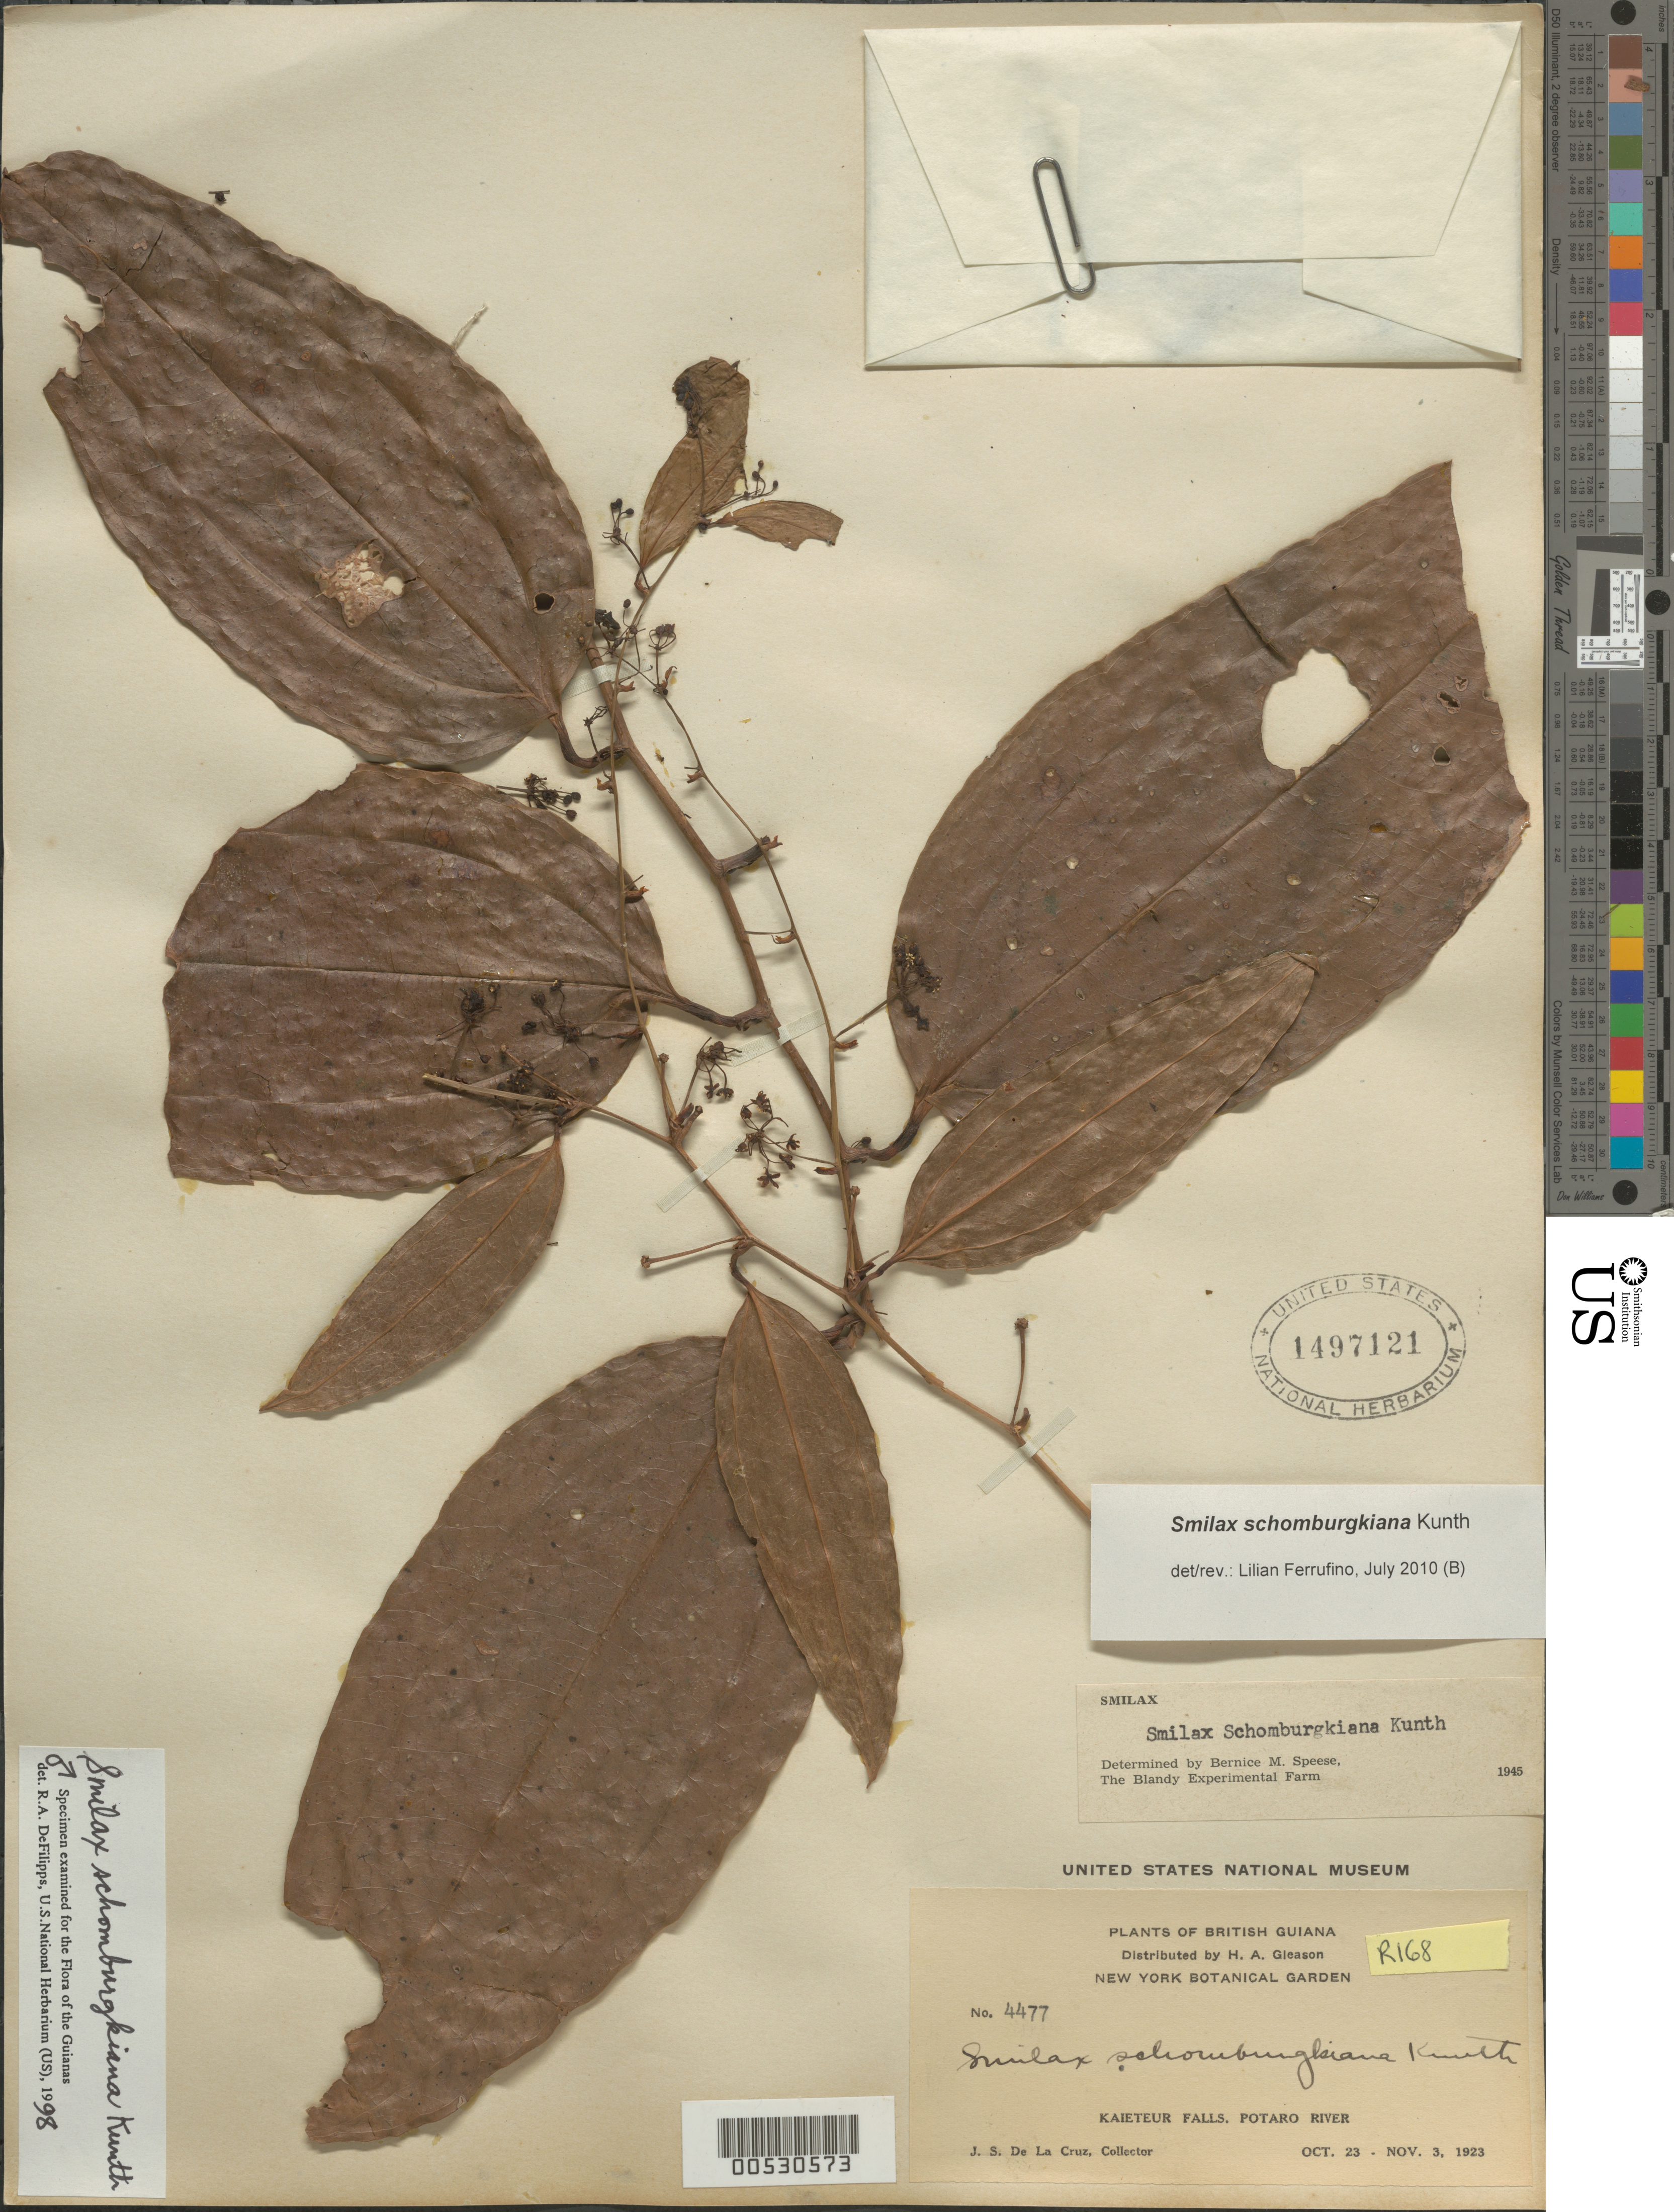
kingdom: Plantae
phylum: Tracheophyta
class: Liliopsida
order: Liliales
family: Smilacaceae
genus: Smilax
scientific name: Smilax schomburgkiana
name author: Kunth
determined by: DeFilipps, R. A.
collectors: J. S. de la Cruz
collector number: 4477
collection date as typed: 23-Oct-22 to 3-Nov-23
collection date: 1922-10-23/1923-11-03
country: Guyana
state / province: Potaro-Siparuni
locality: Kaieteur Falls, Potaro R.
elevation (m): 366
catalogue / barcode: US 1497121